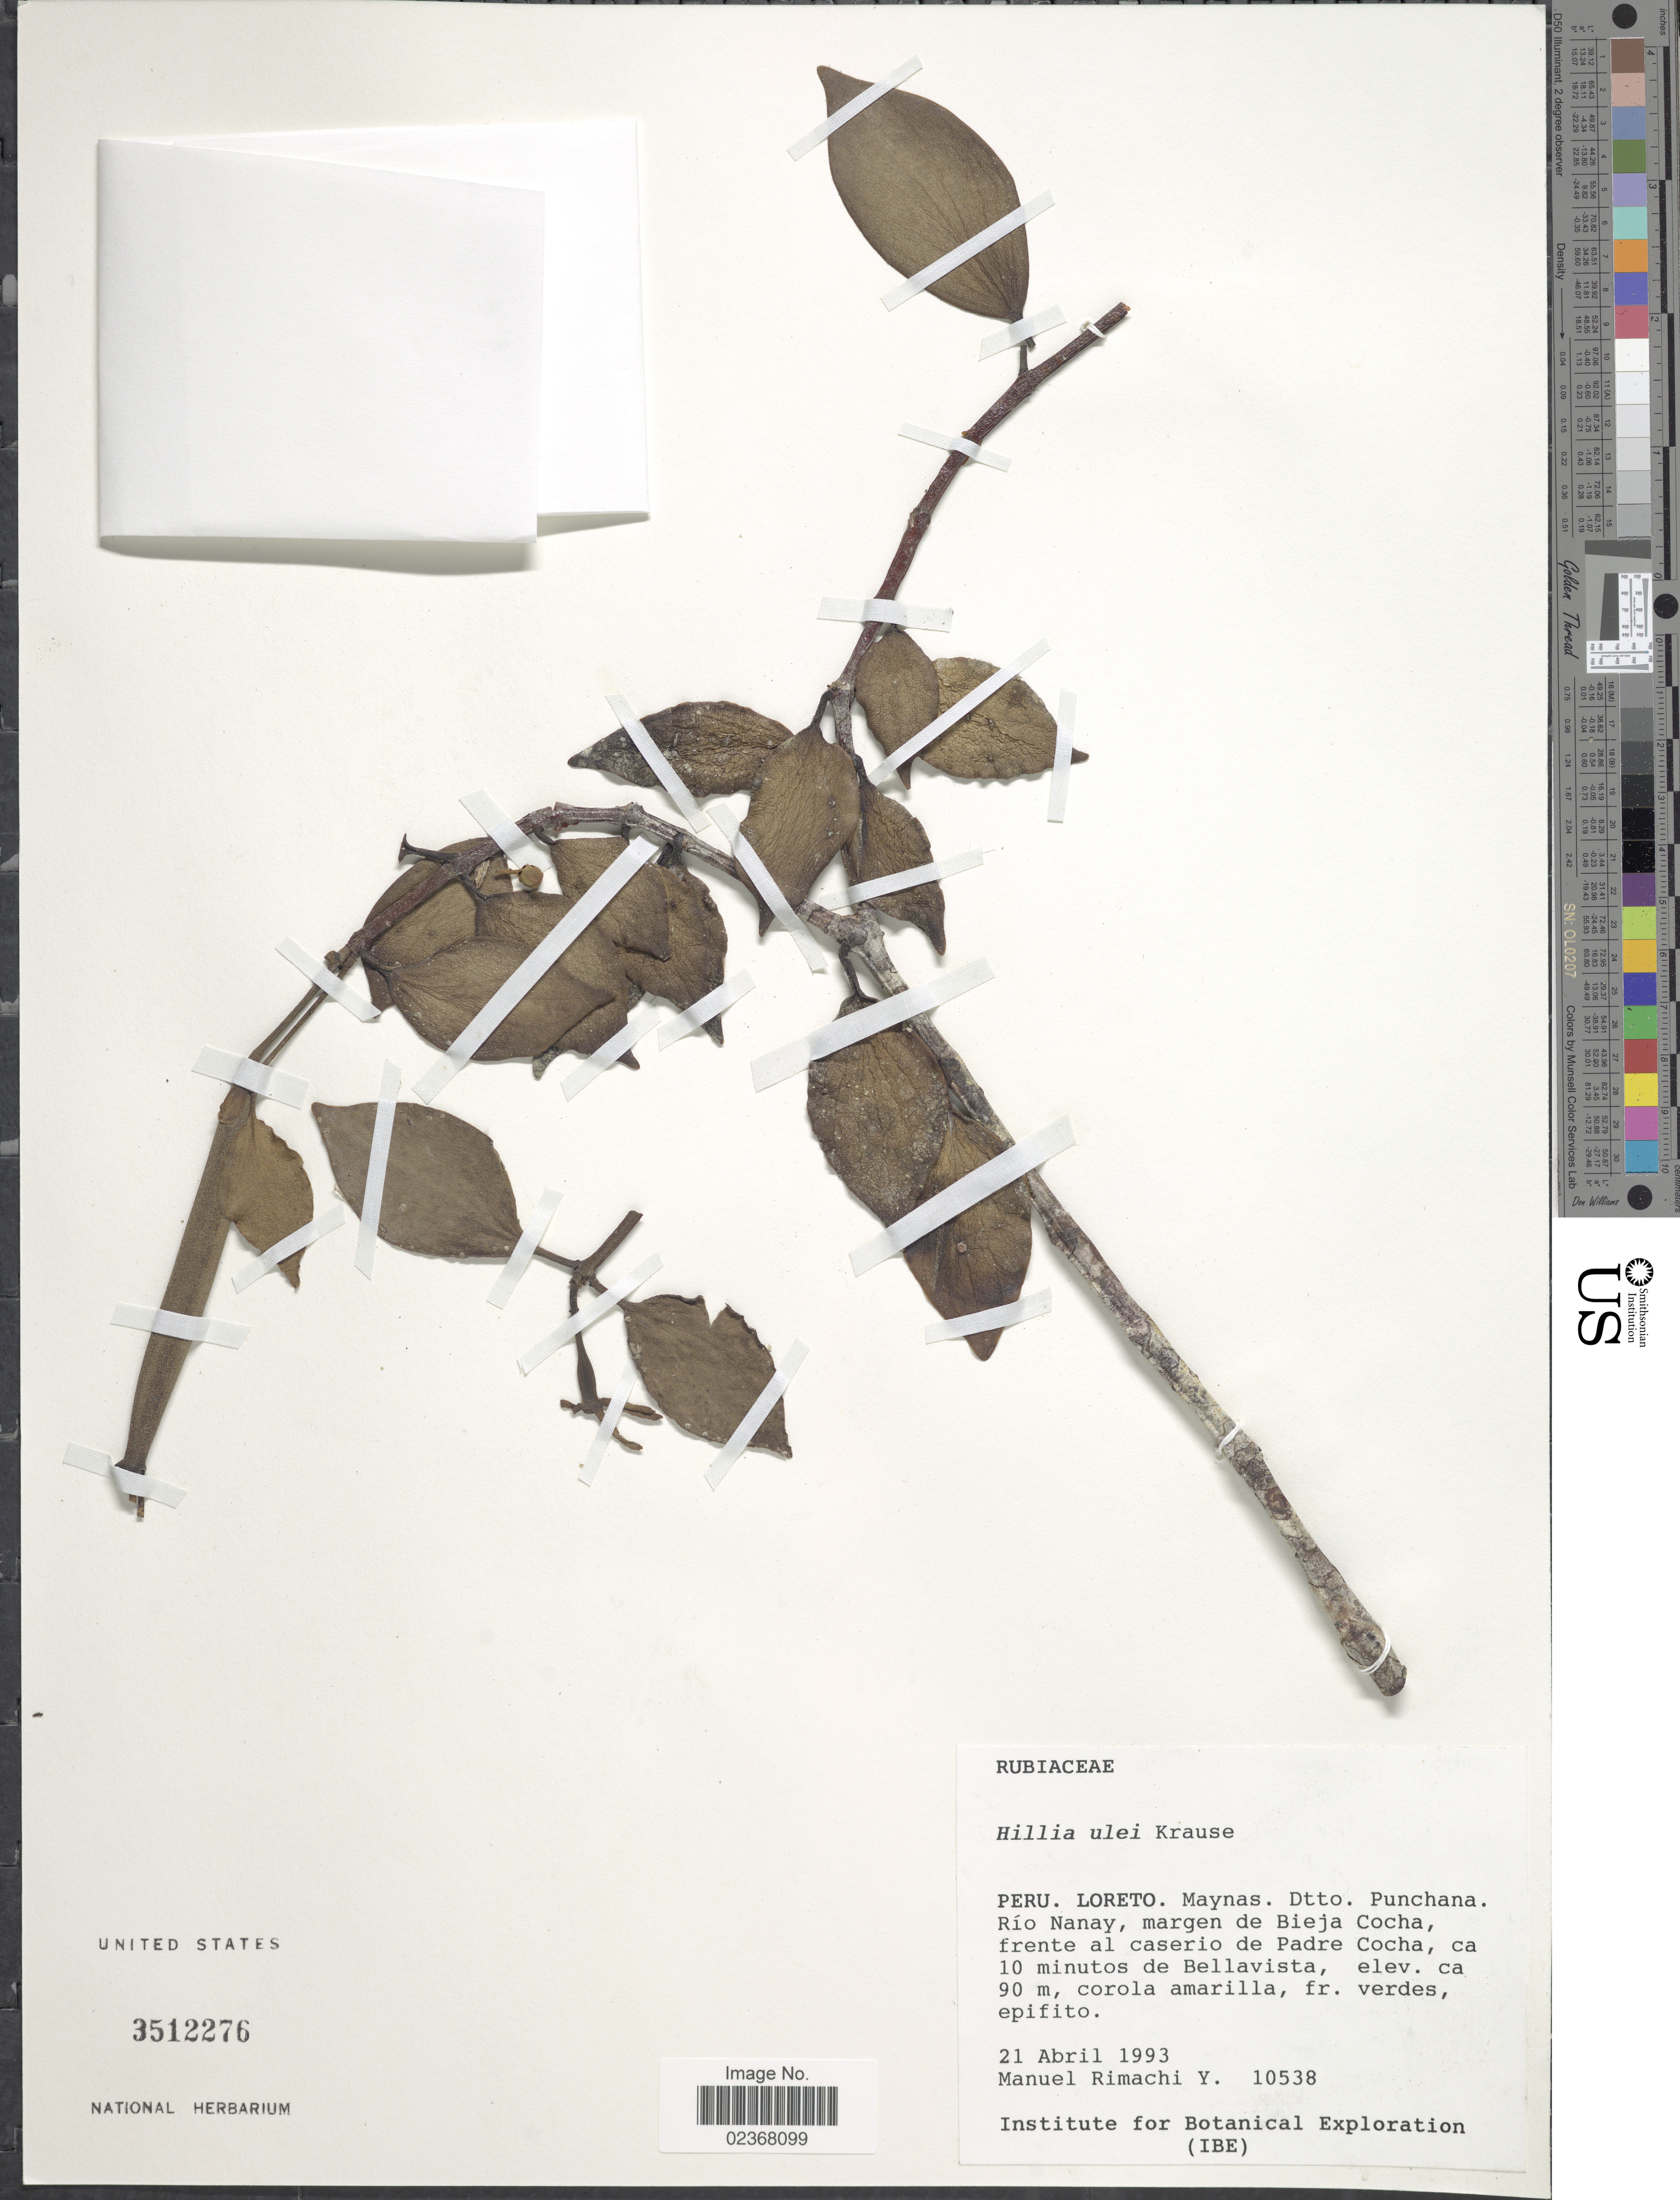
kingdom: Plantae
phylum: Tracheophyta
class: Magnoliopsida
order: Gentianales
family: Rubiaceae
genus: Hillia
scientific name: Hillia ulei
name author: K. Schum.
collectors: M. Rimachi Y.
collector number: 10538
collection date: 1993-04-21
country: Peru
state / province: Loreto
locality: Peru, Loreto, Maynas, Dtto. Punchana, Rio Nanay, margen de Bieja Cocha, frente al caserio de Padre Cocha, 10 minutos de Bellevista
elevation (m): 90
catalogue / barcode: US 3512276